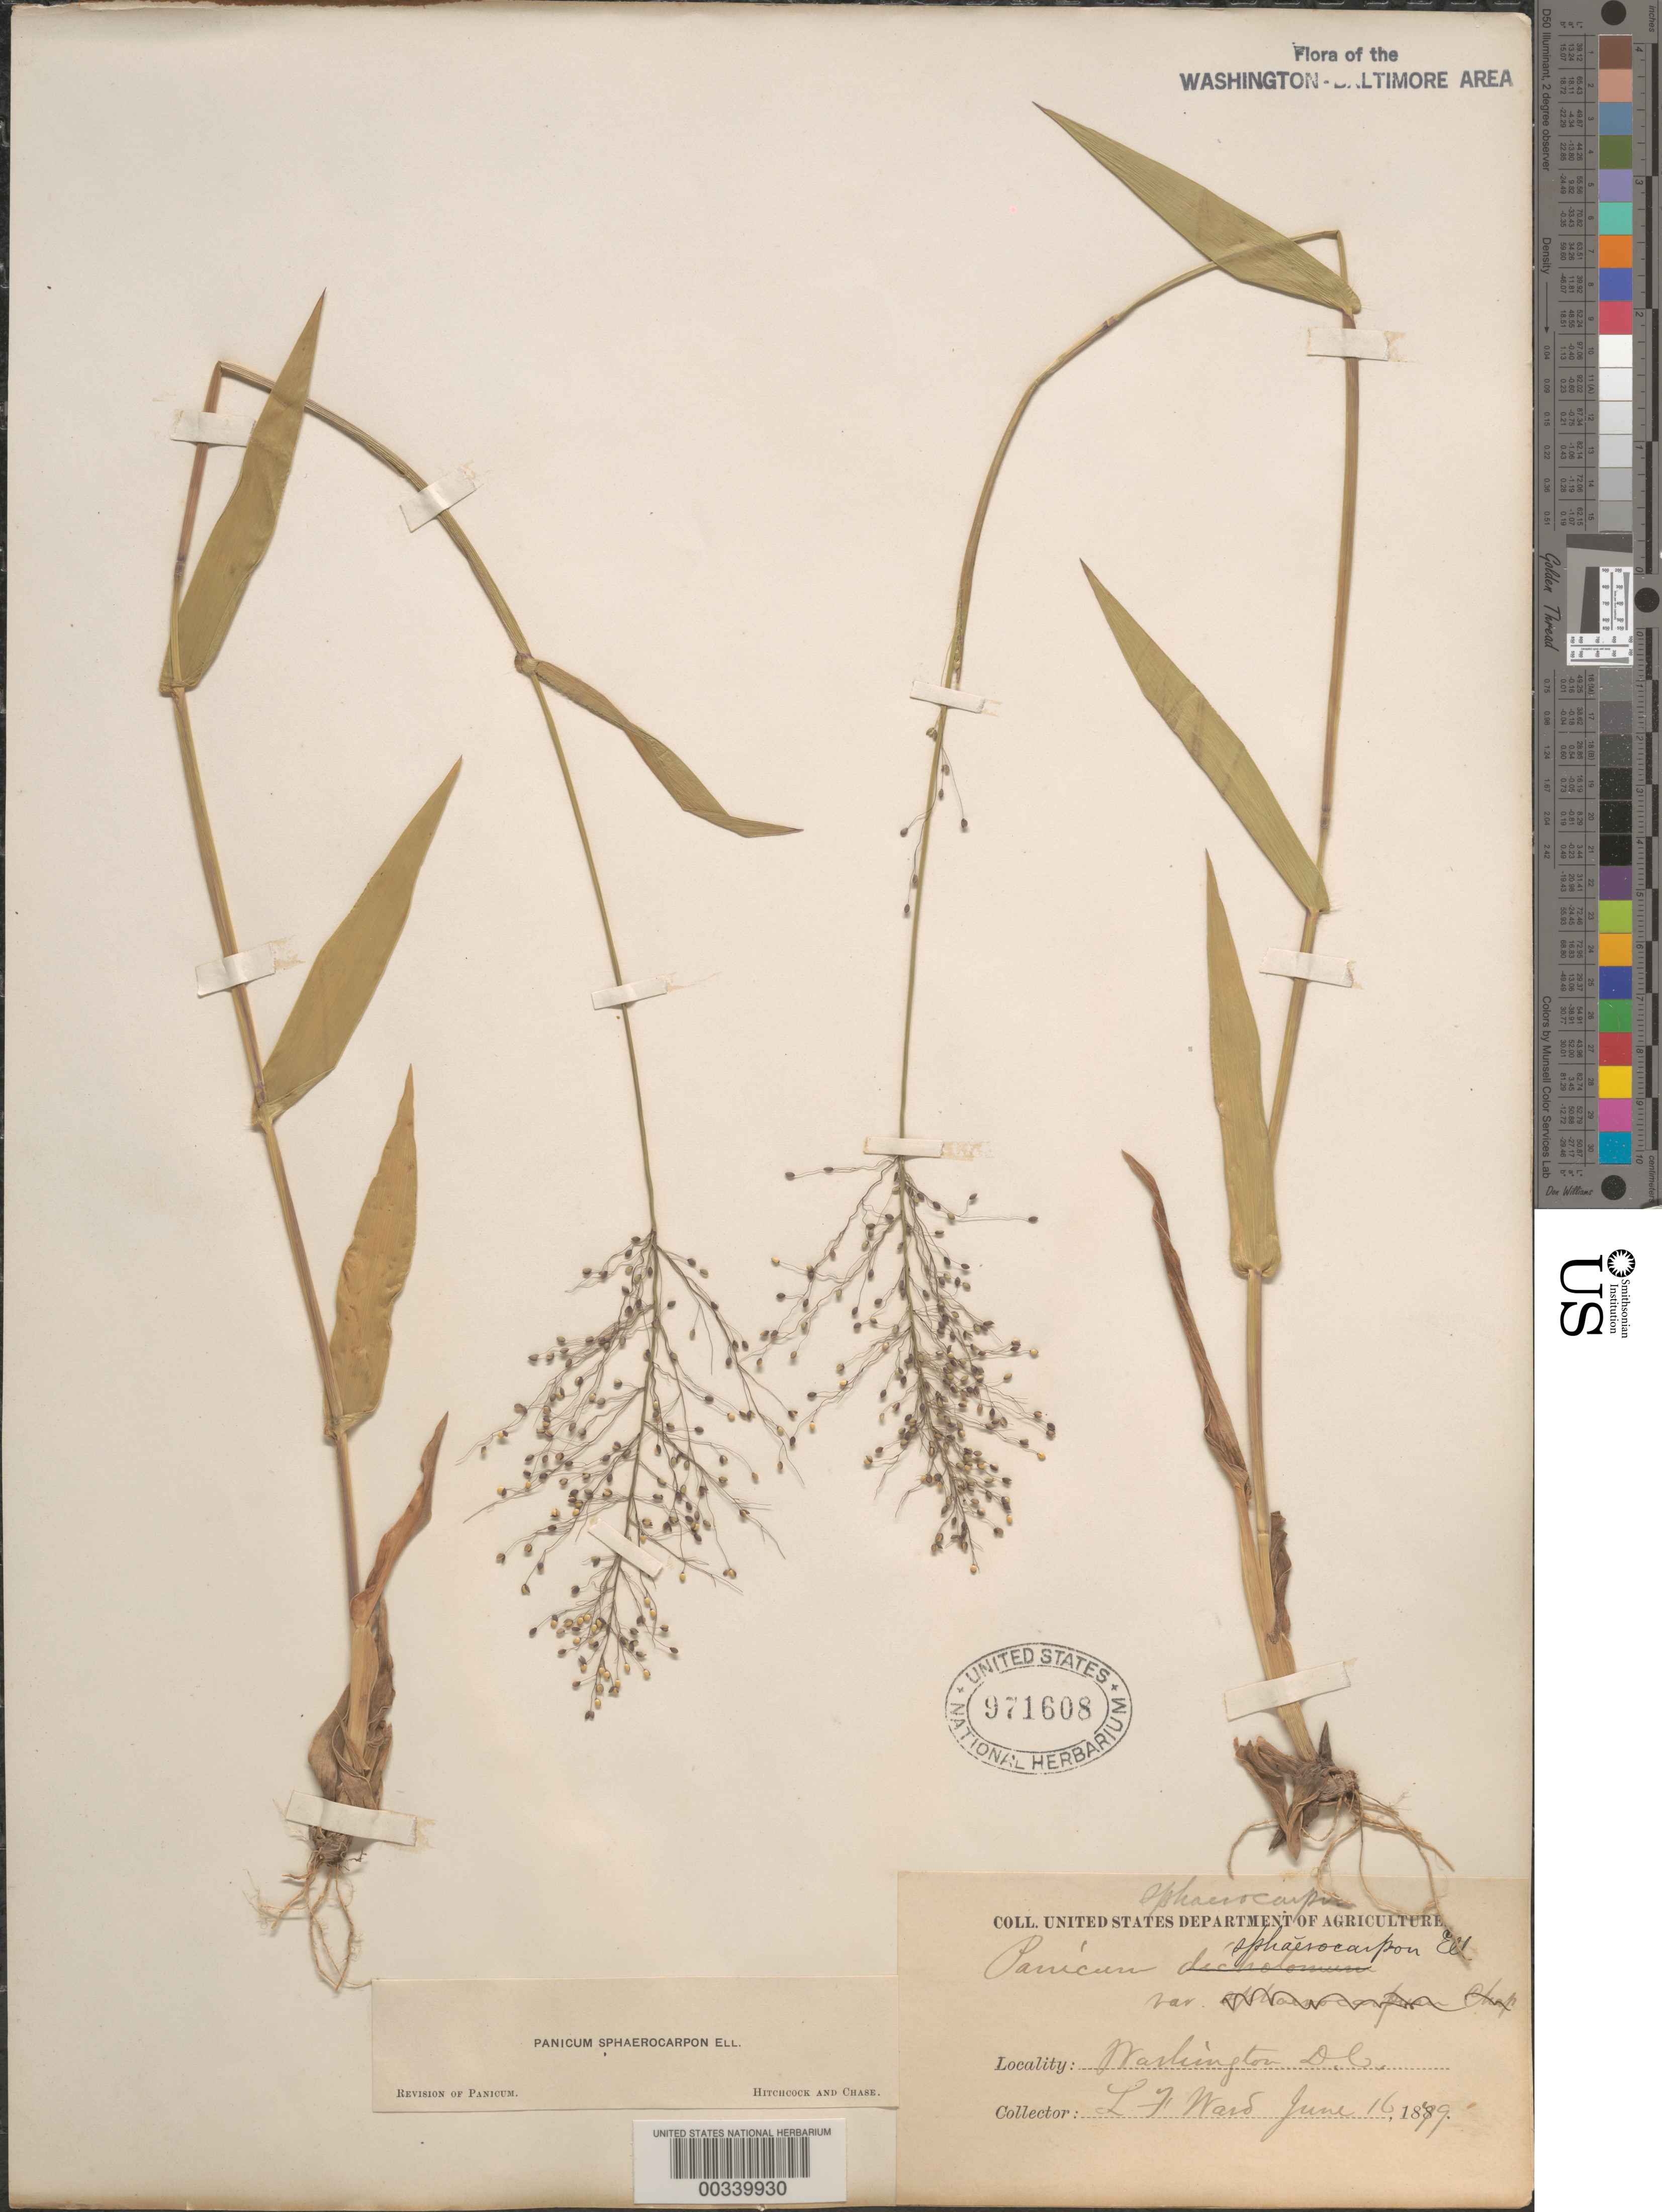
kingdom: Plantae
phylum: Tracheophyta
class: Liliopsida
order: Poales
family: Poaceae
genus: Dichanthelium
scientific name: Dichanthelium sphaerocarpon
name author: (Elliott) Gould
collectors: L. F. Ward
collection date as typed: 16 Jun 1879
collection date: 1879-06-16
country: United States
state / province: District of Columbia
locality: Washington DC area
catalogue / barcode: US 971608